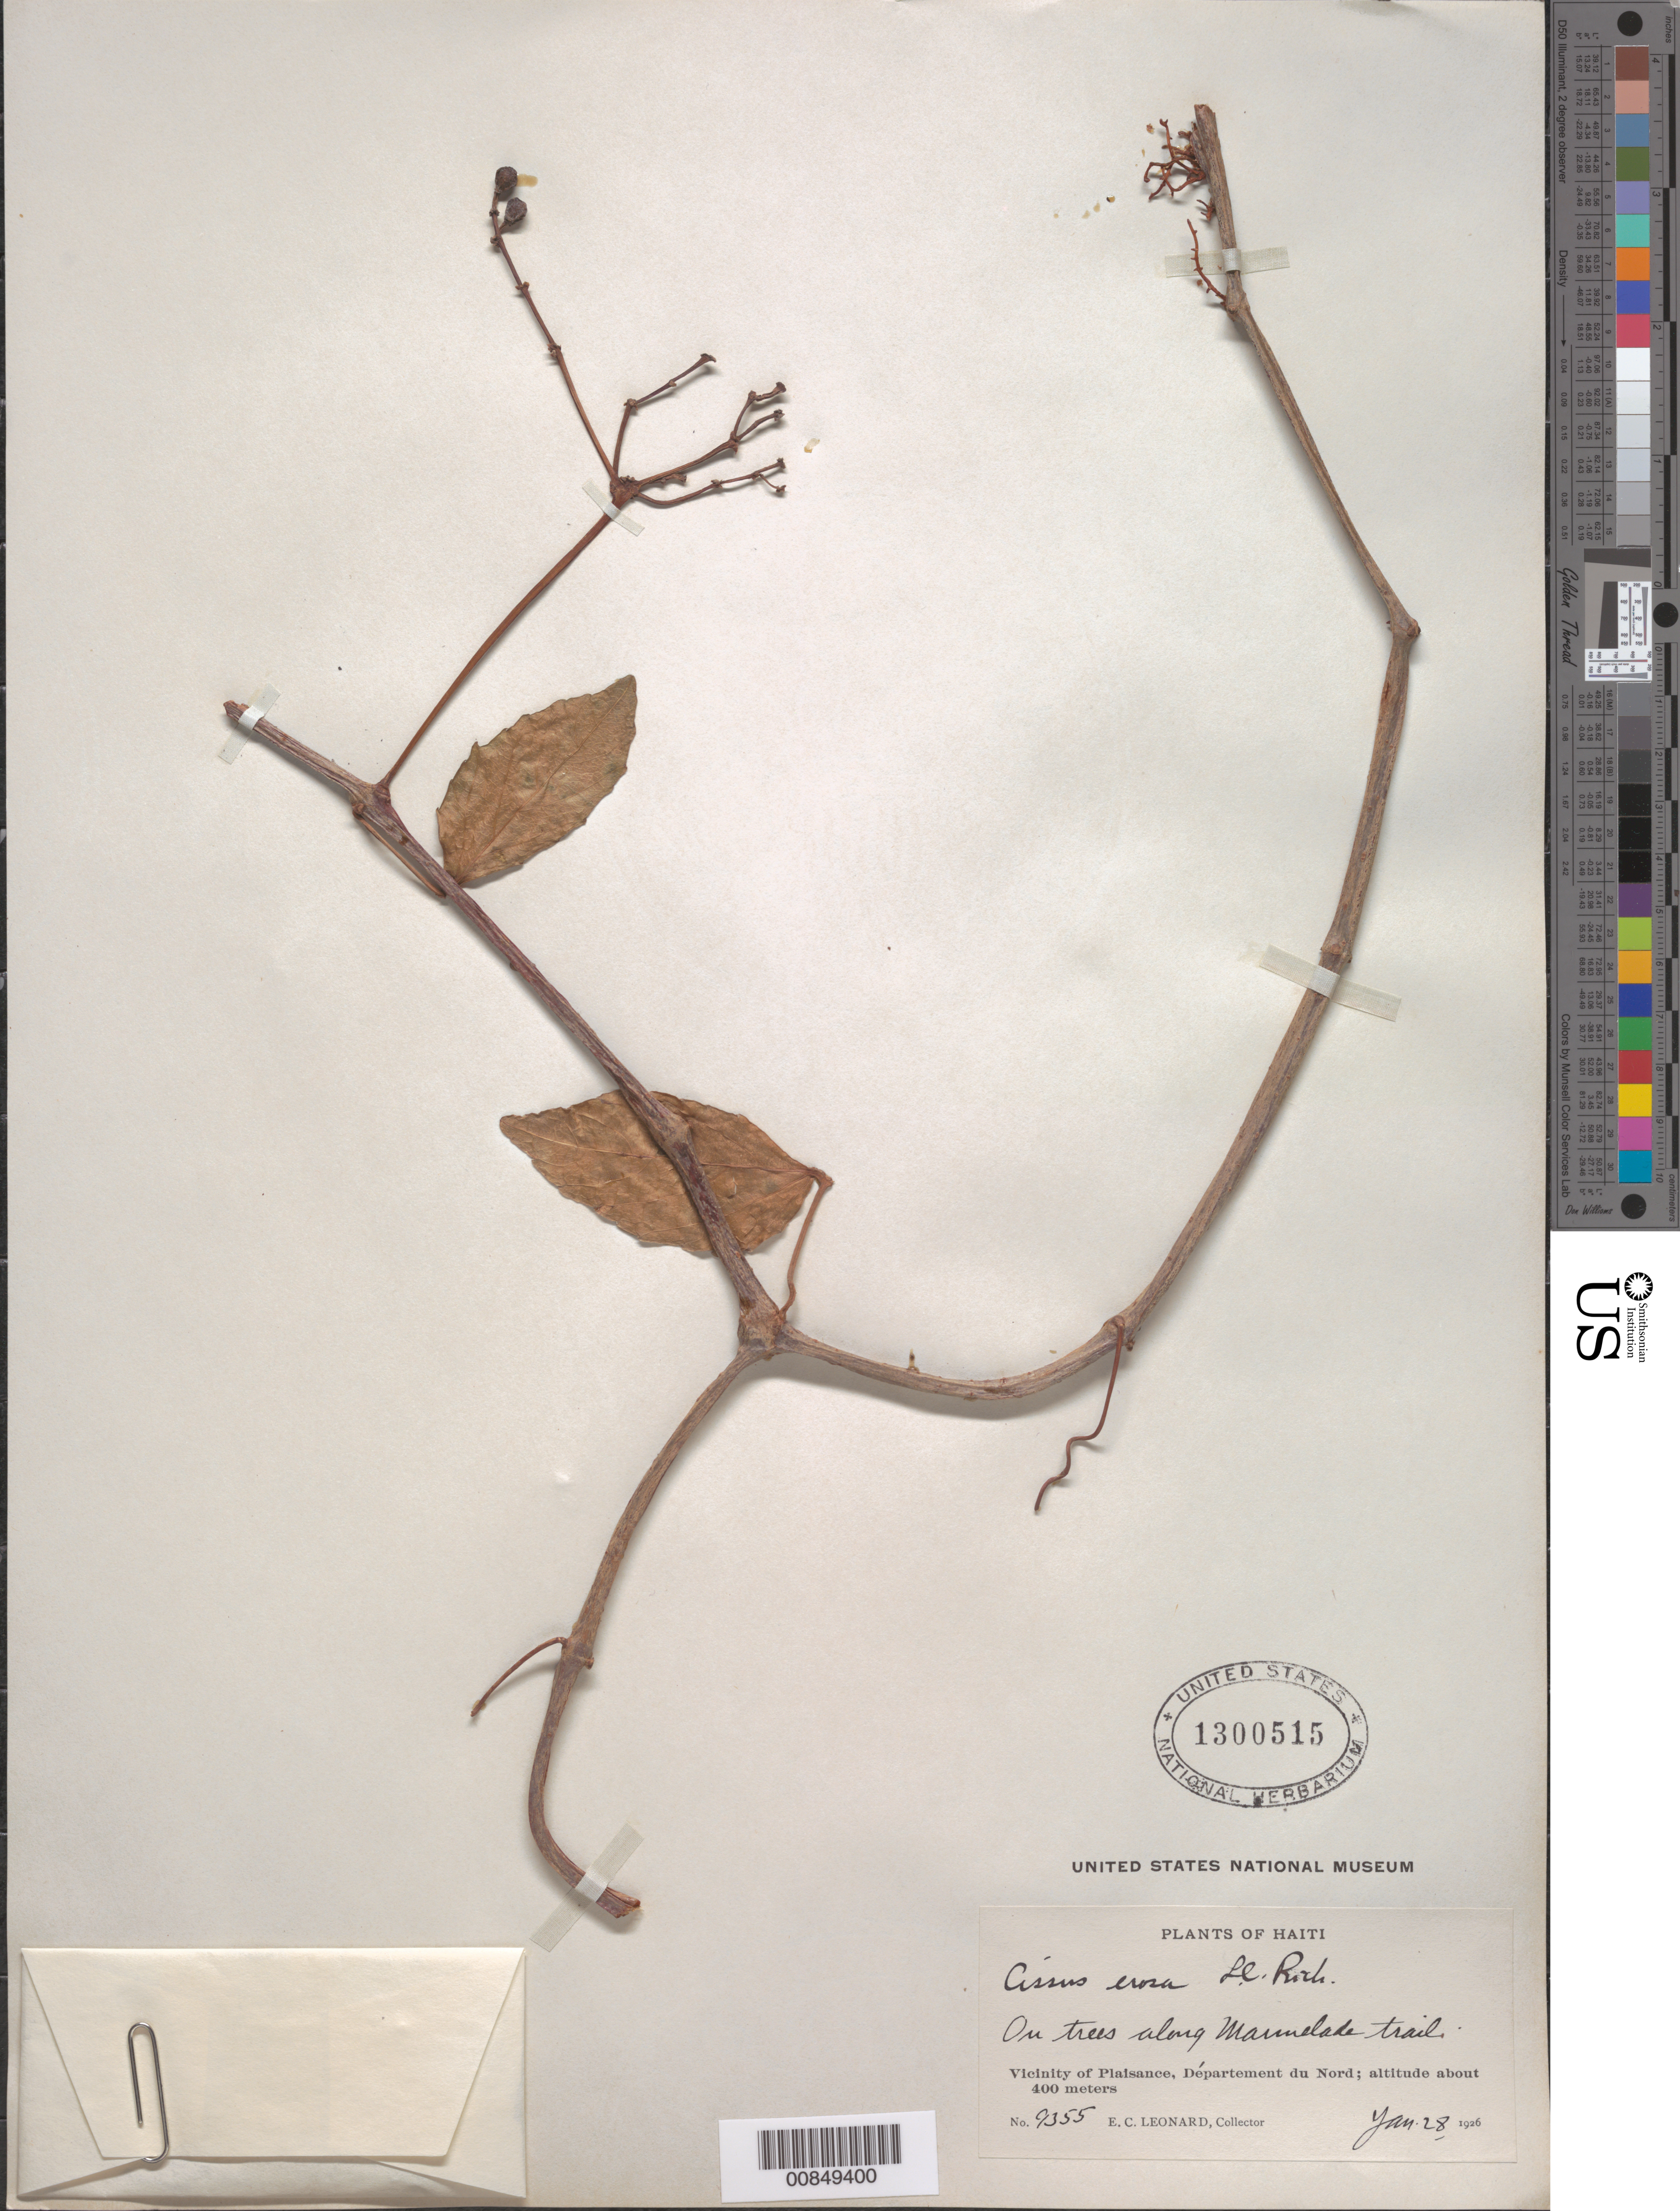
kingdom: Plantae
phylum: Tracheophyta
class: Magnoliopsida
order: Vitales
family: Vitaceae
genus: Cissus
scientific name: Cissus erosa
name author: Rich.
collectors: E. C. Leonard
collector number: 9355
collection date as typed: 28 Jan 1926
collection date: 1926-01-28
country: Haiti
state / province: Nord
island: Hispaniola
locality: Vicinity of Plaisance, along Marmelade trail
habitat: On trees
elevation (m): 400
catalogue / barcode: US 1300515